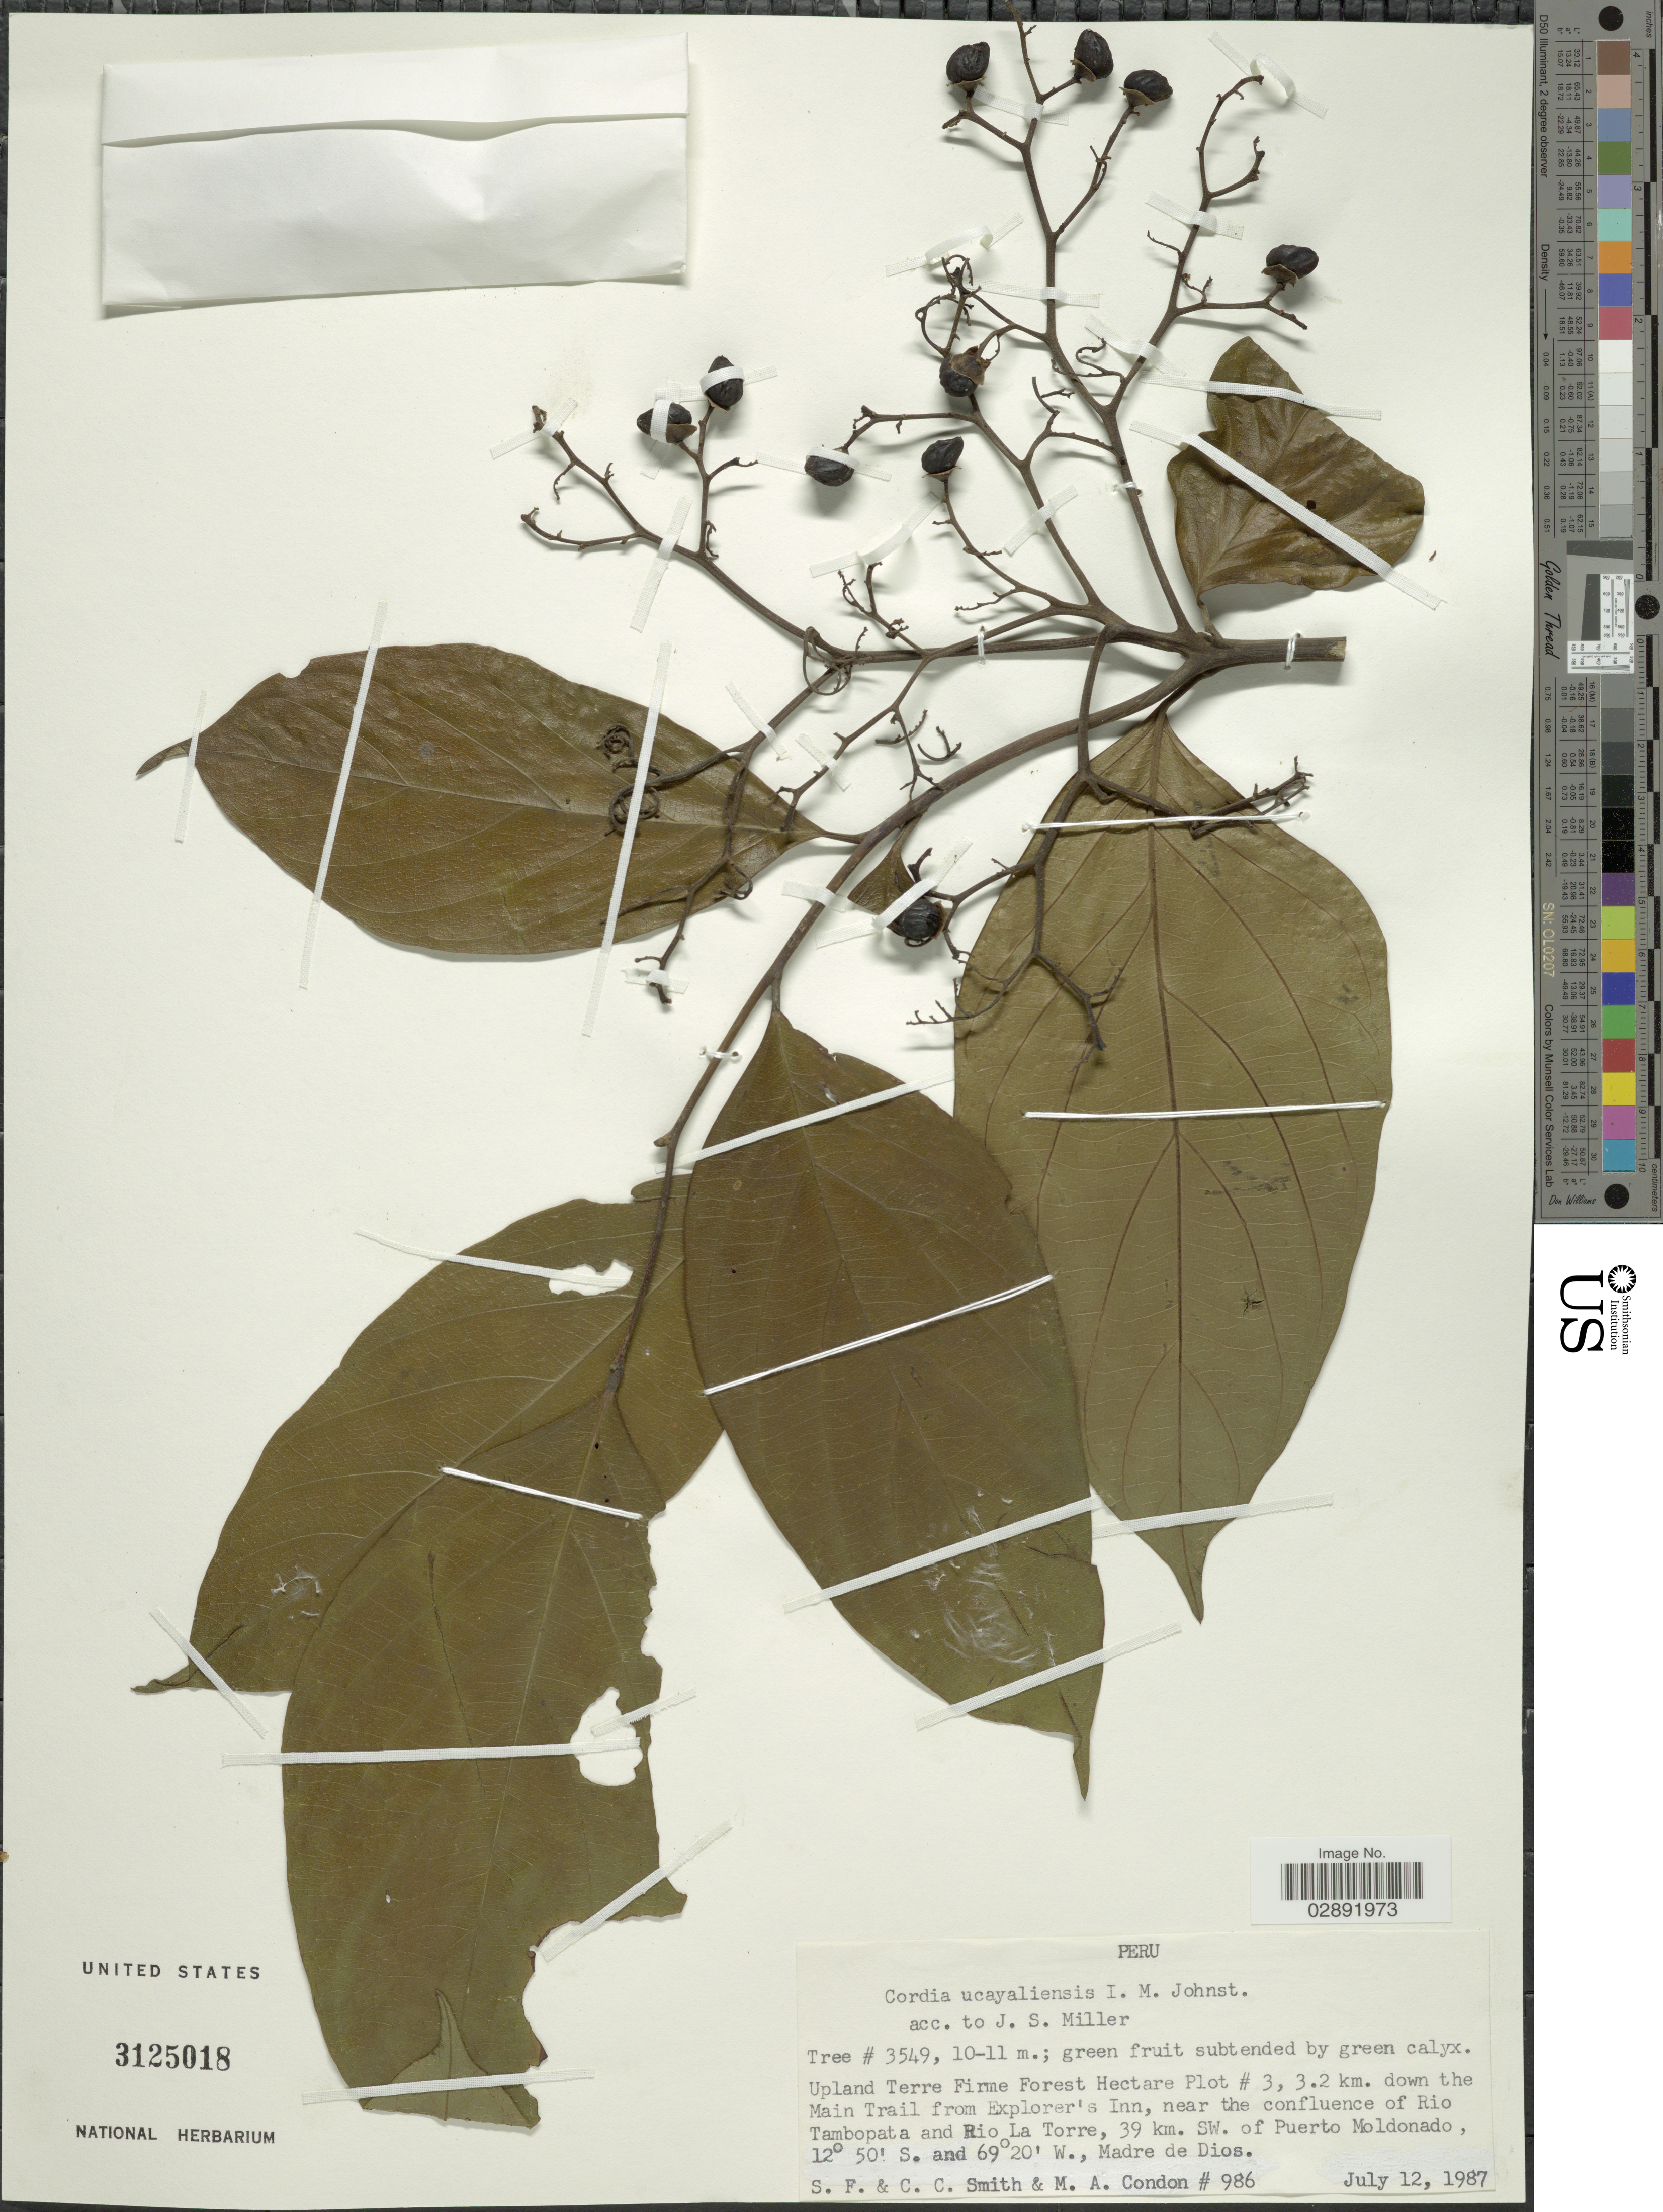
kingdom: Plantae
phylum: Tracheophyta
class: Magnoliopsida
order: Boraginales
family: Cordiaceae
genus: Cordia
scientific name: Cordia ucayaliensis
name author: I.M. Johnst.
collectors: S.F. Smith, C. C. Smith & M. Condon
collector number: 986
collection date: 1987-07-12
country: Peru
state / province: Madre de Dios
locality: Upland Terre Firme Forest Hectare Plot # 3, 3.2 km. down the Main Trail from Explorer's Inn, near the confluence of Rio Tambopata and Rio La Torre, 39 km. SW. of Puerto Moldonado.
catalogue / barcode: US 3125018